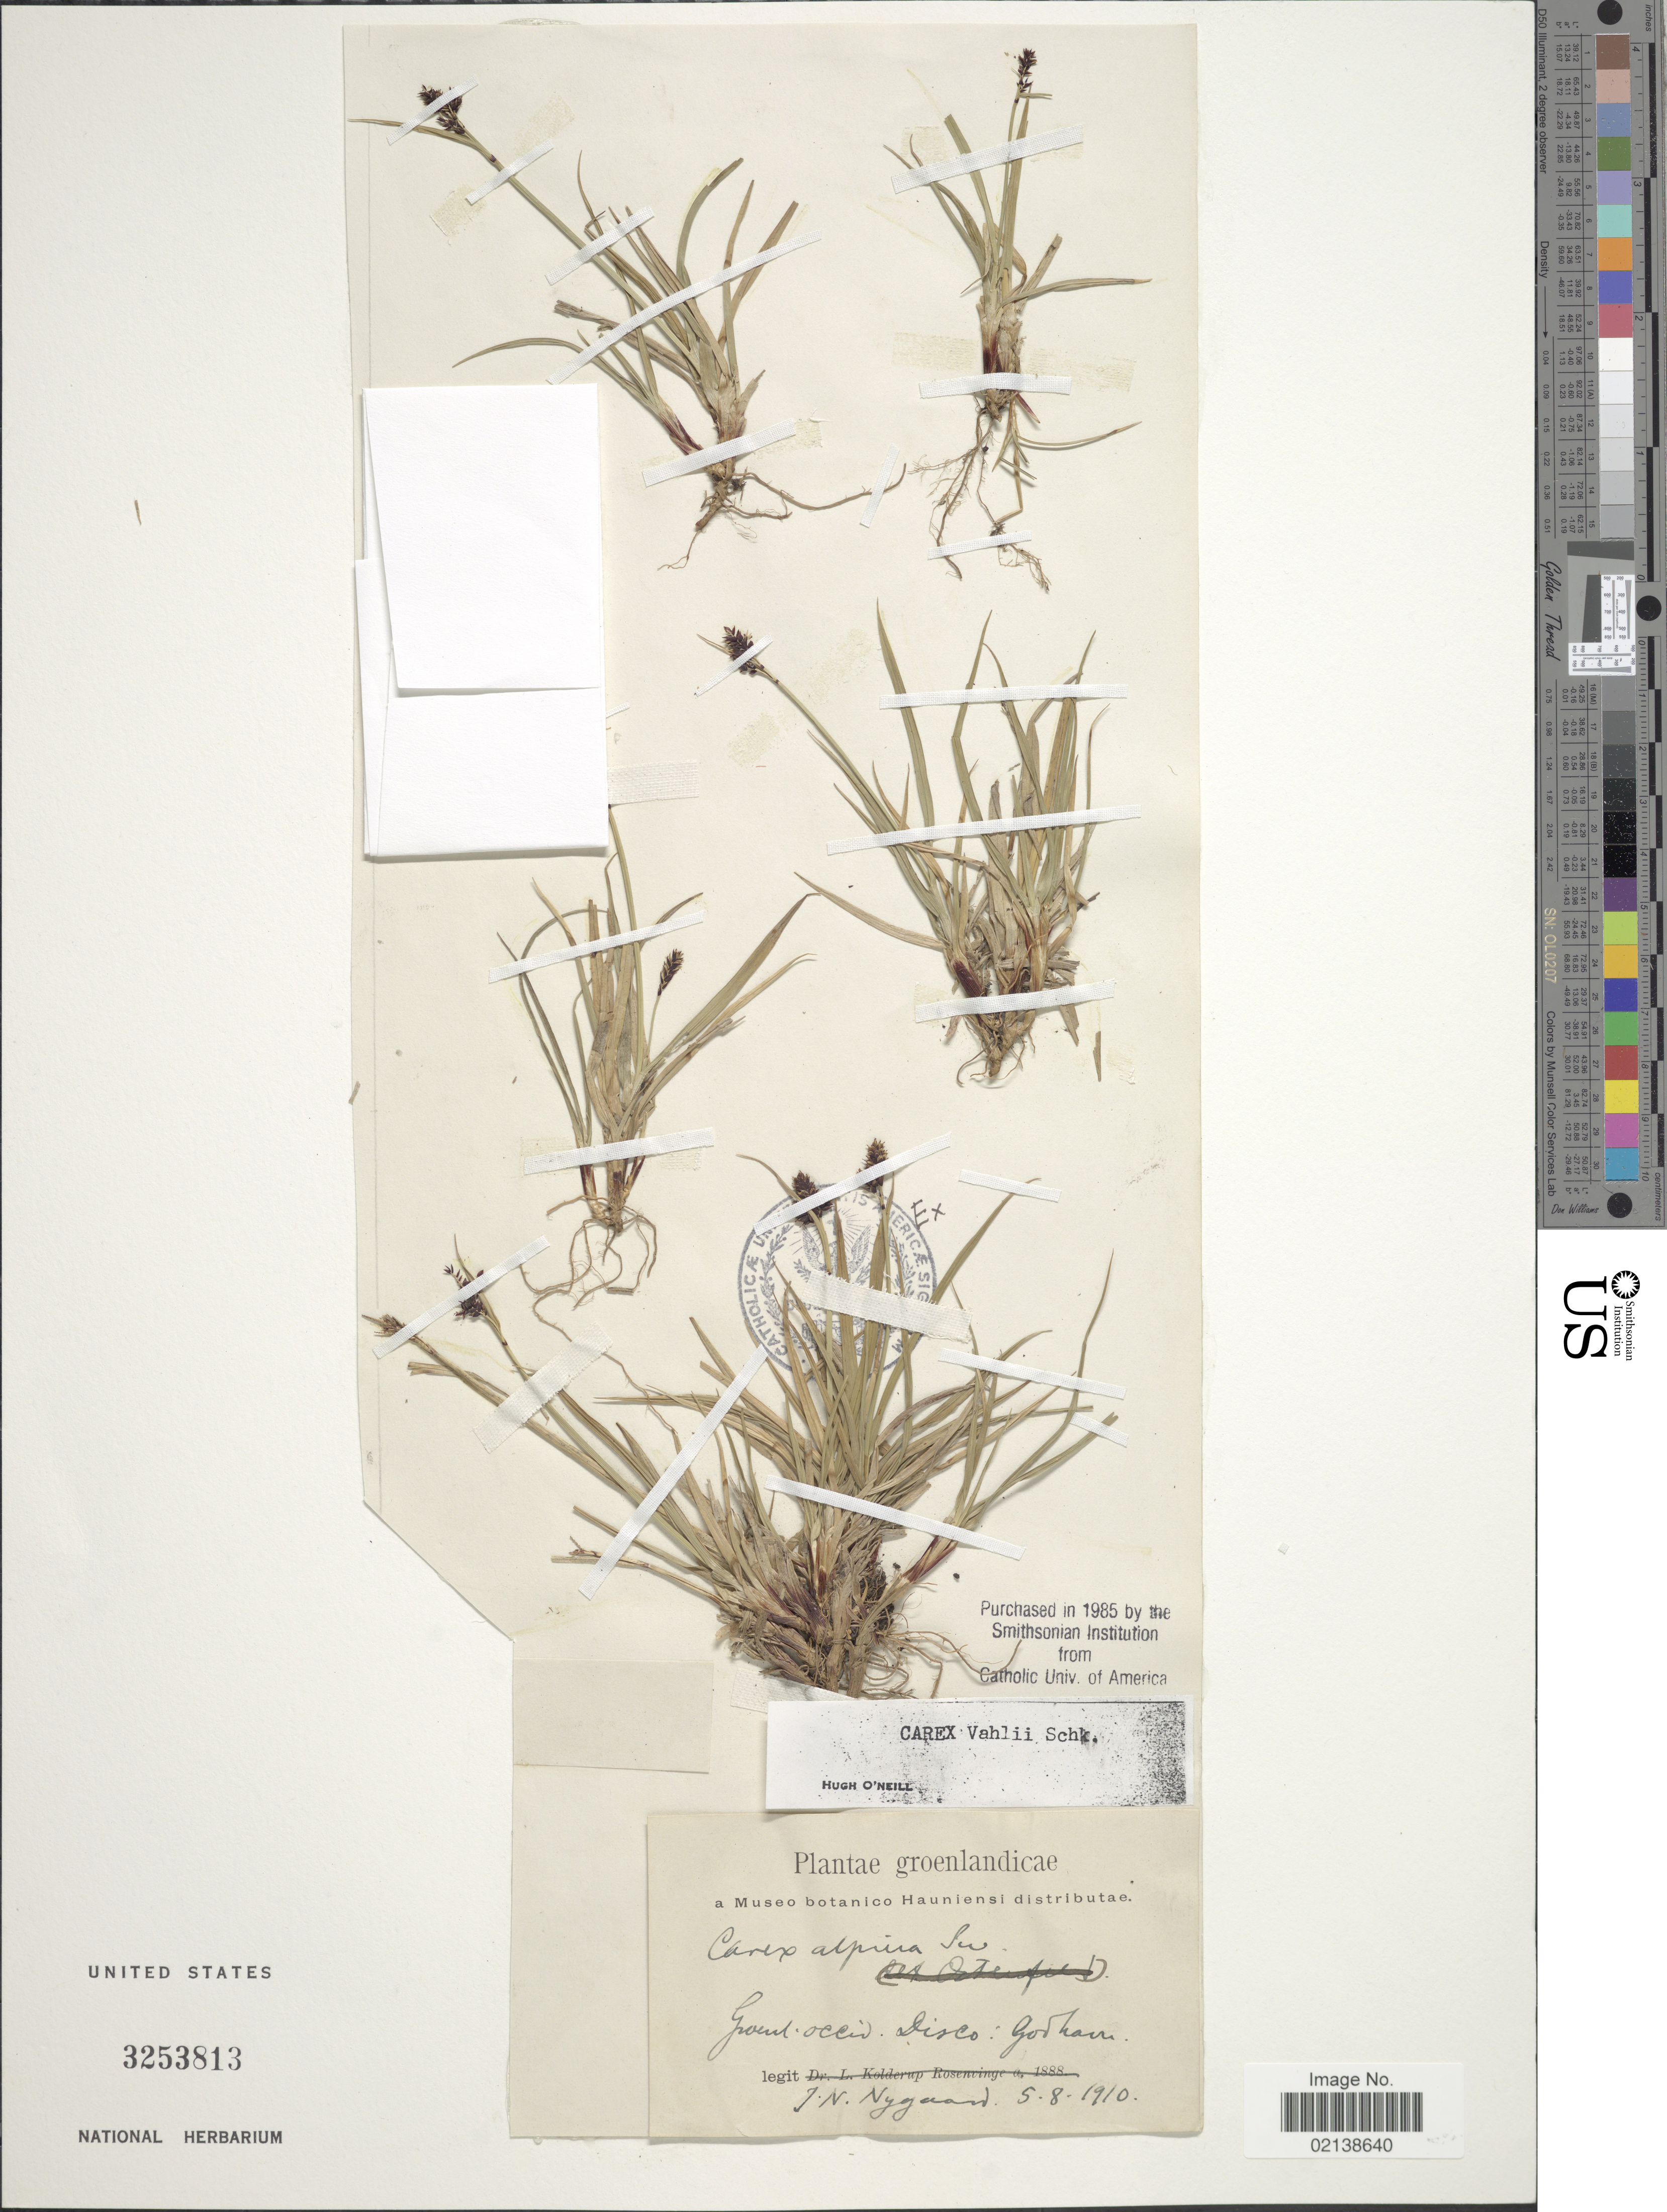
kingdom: Plantae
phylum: Tracheophyta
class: Liliopsida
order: Poales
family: Cyperaceae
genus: Carex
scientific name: Carex norvegica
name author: Retz.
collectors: J. Nygaard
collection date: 1910-08-05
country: Greenland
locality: Groenlandicae, Groenl. occid. Disco, Godhaven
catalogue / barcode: US 3253813